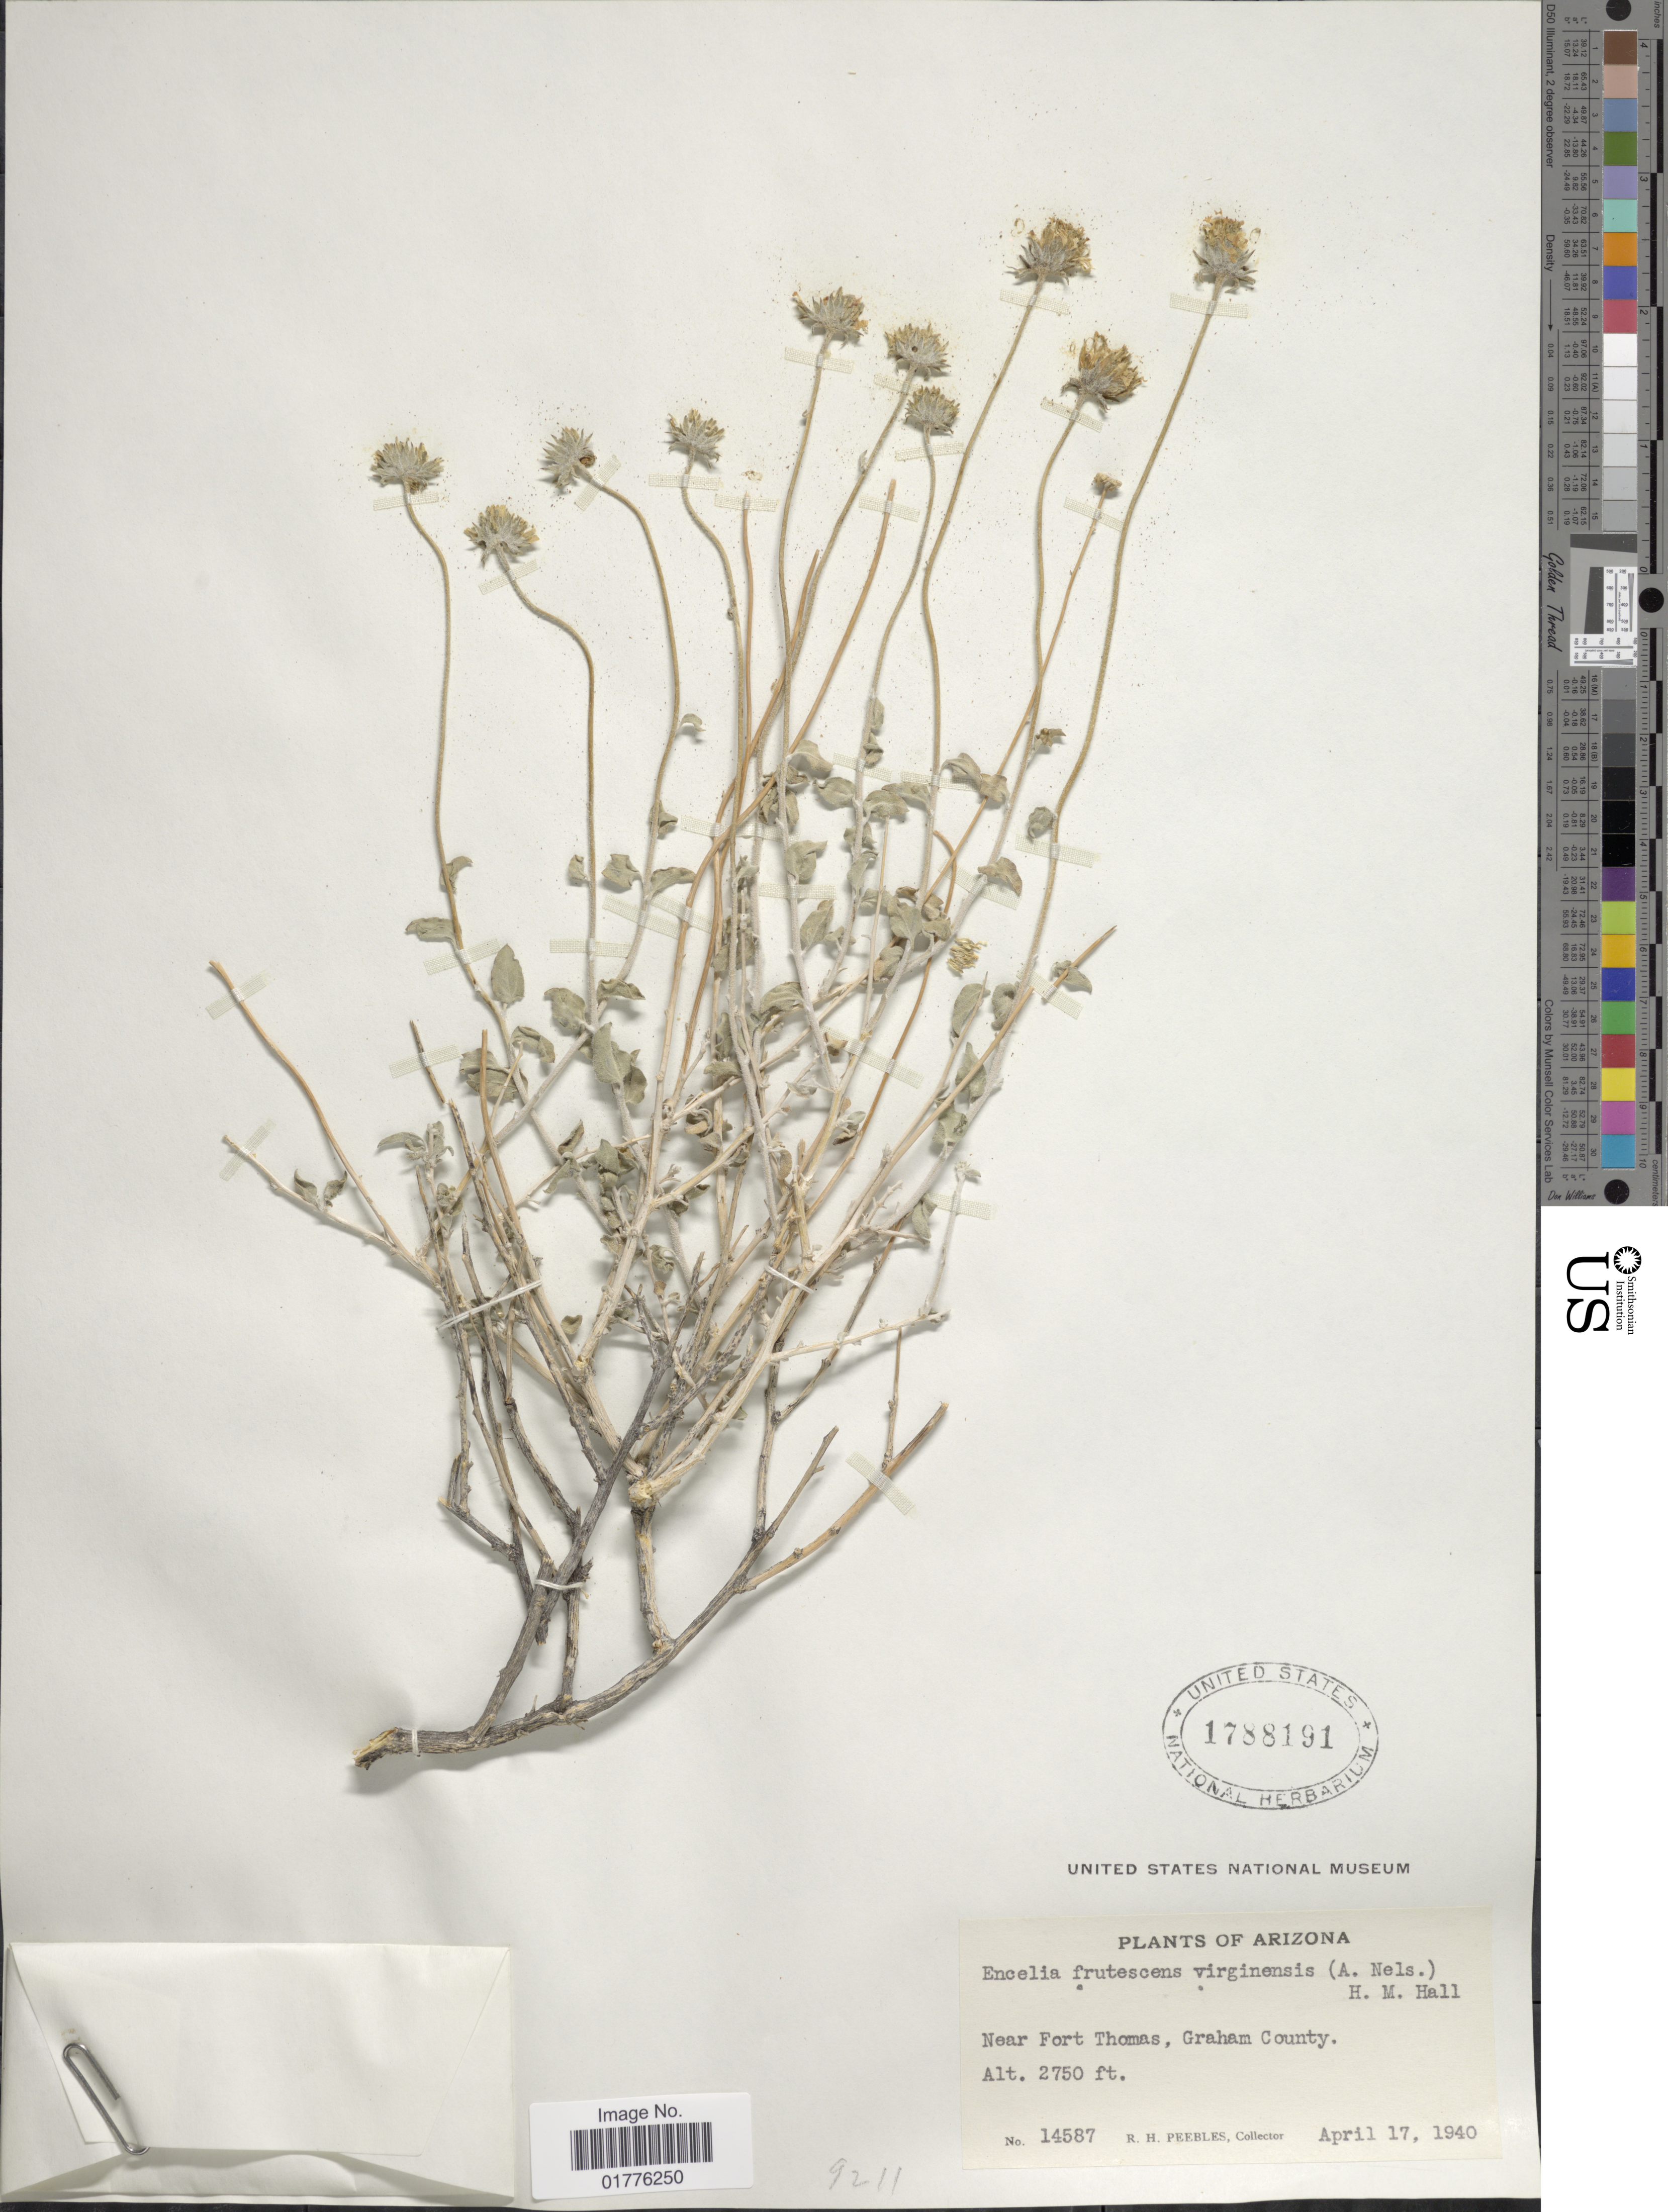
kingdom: Plantae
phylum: Tracheophyta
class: Magnoliopsida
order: Asterales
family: Asteraceae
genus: Encelia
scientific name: Encelia frutescens var. virginensis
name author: (A. Nelson) S.F. Blake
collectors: R. H. Peebles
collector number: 14587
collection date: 1940-04-17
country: United States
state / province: Arizona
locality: Near Forth Thomas, Graham County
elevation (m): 838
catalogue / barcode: US 1788191